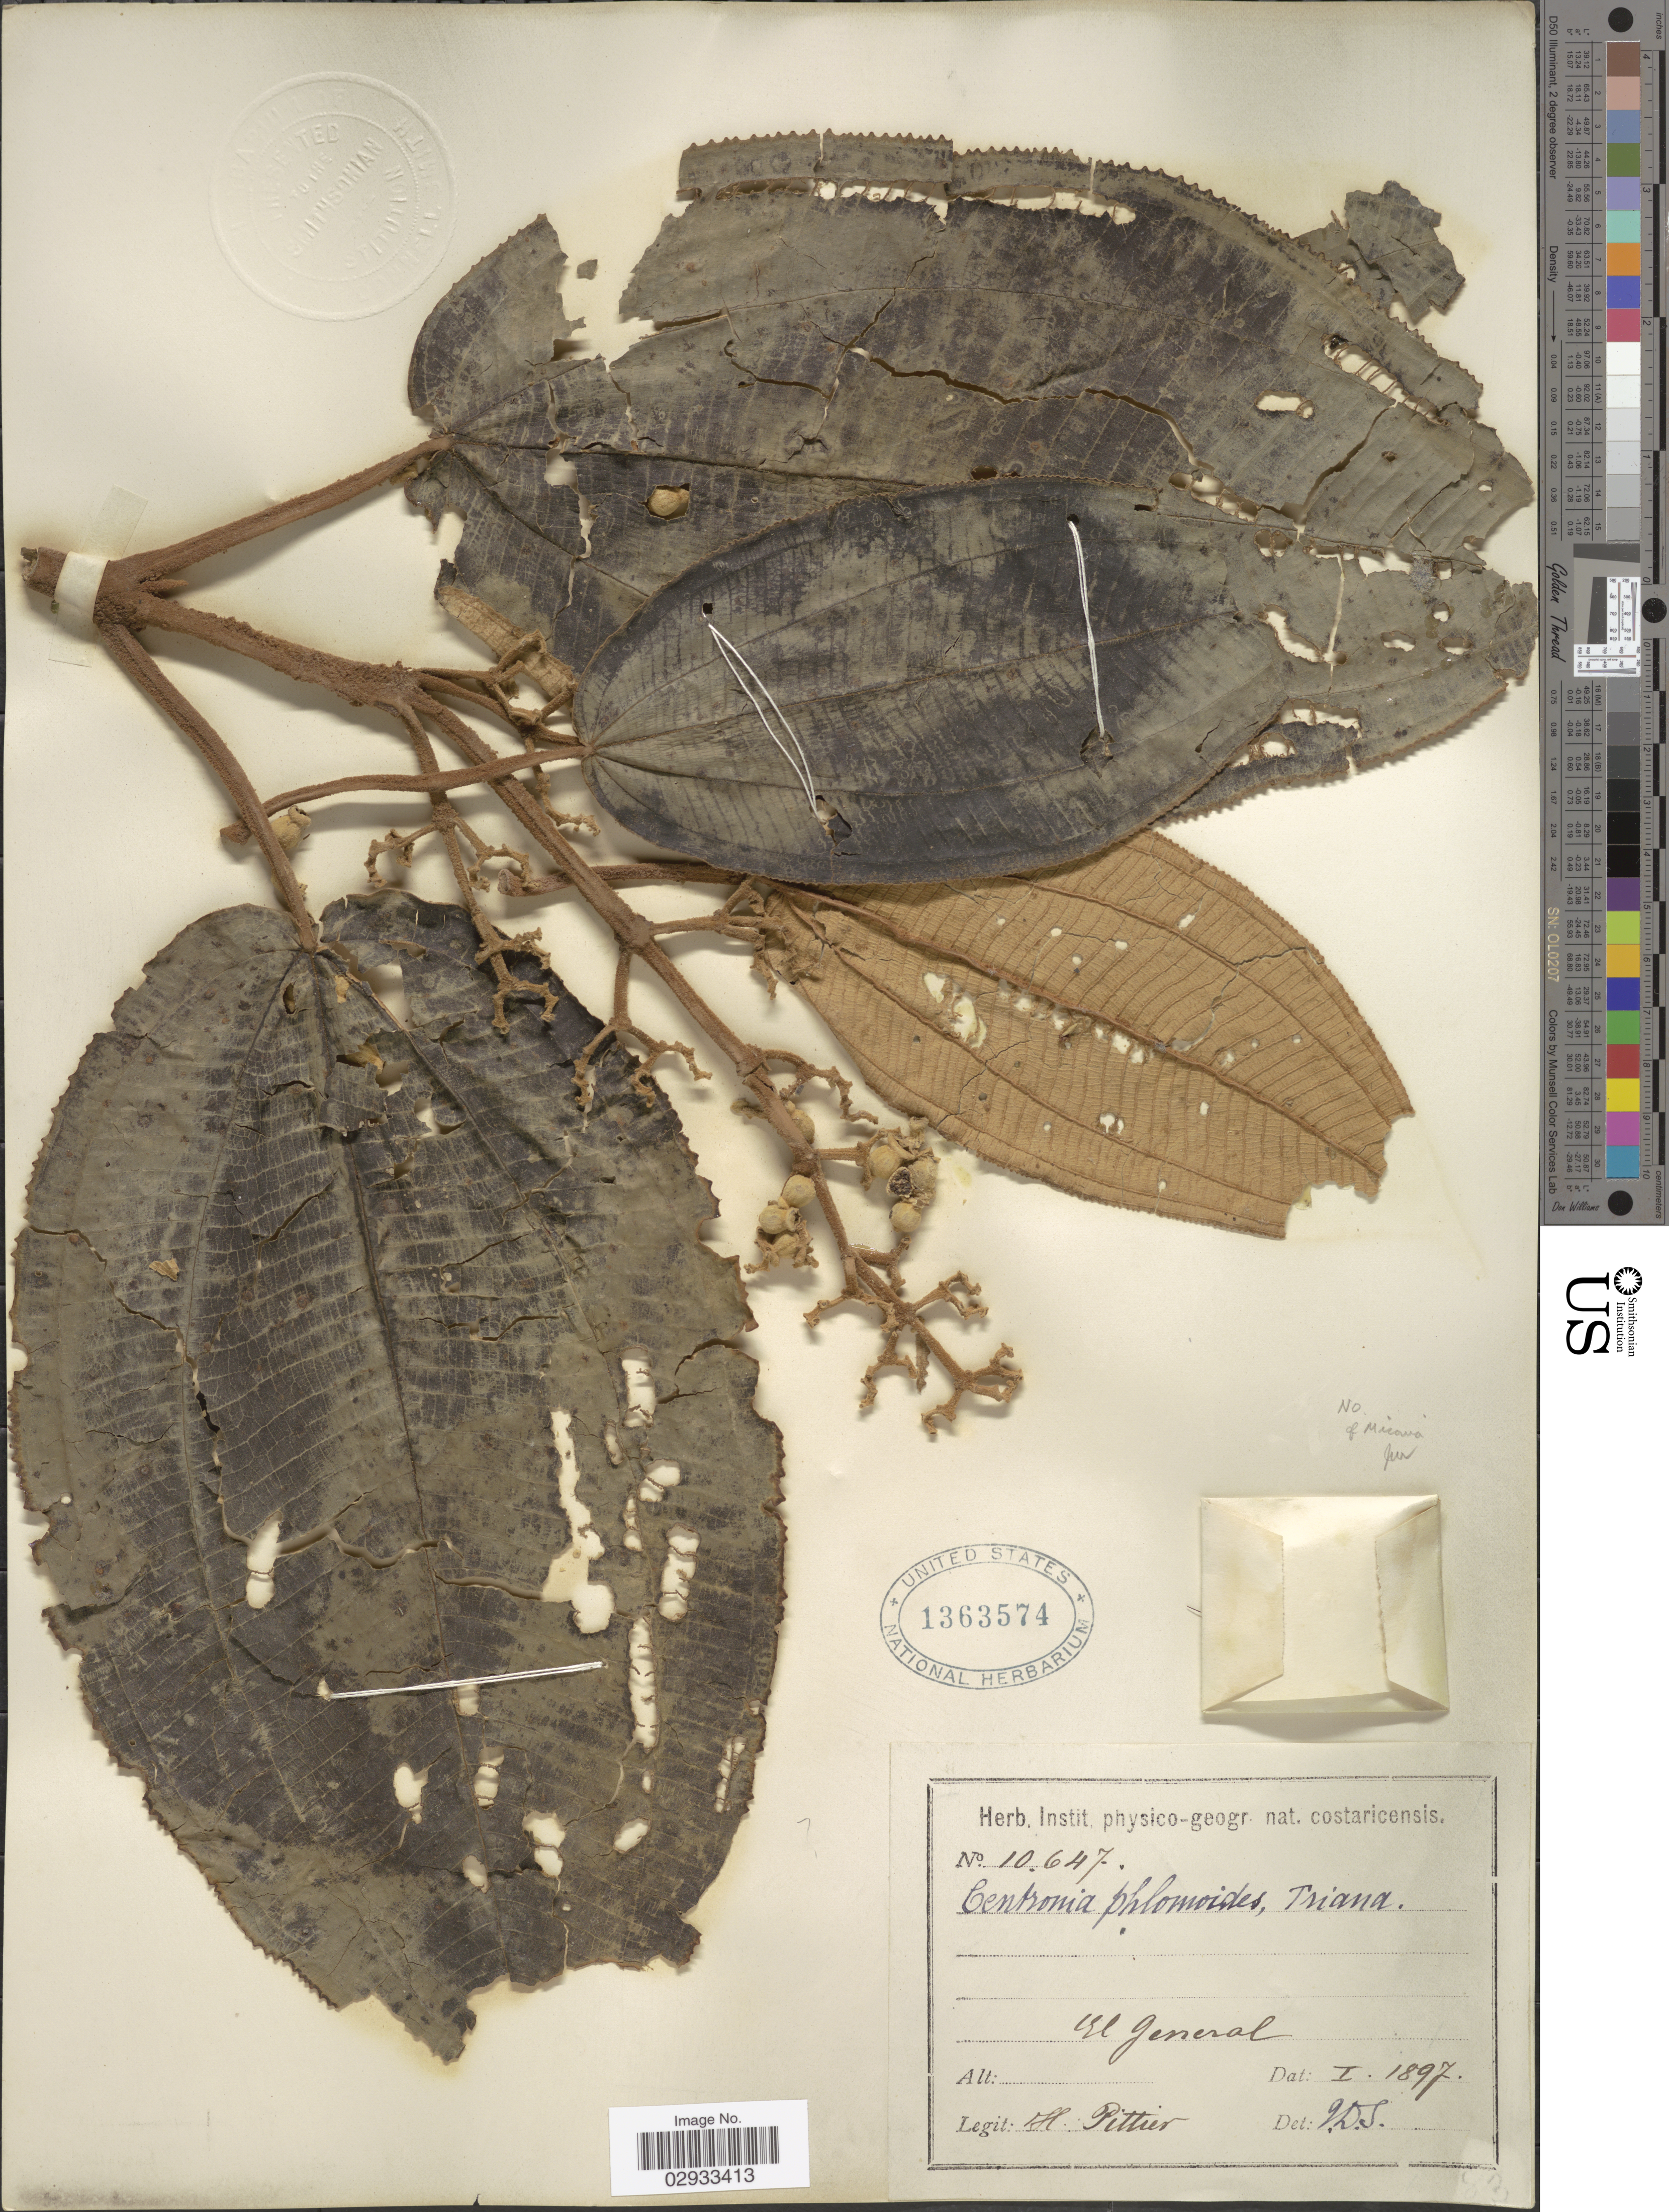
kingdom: Plantae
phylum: Tracheophyta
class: Magnoliopsida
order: Myrtales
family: Melastomataceae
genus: Miconia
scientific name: Miconia serrulata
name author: (DC.) Naudin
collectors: H. F. Pittier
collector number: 10647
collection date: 1897-01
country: Costa Rica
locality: El General.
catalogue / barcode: US 1363574